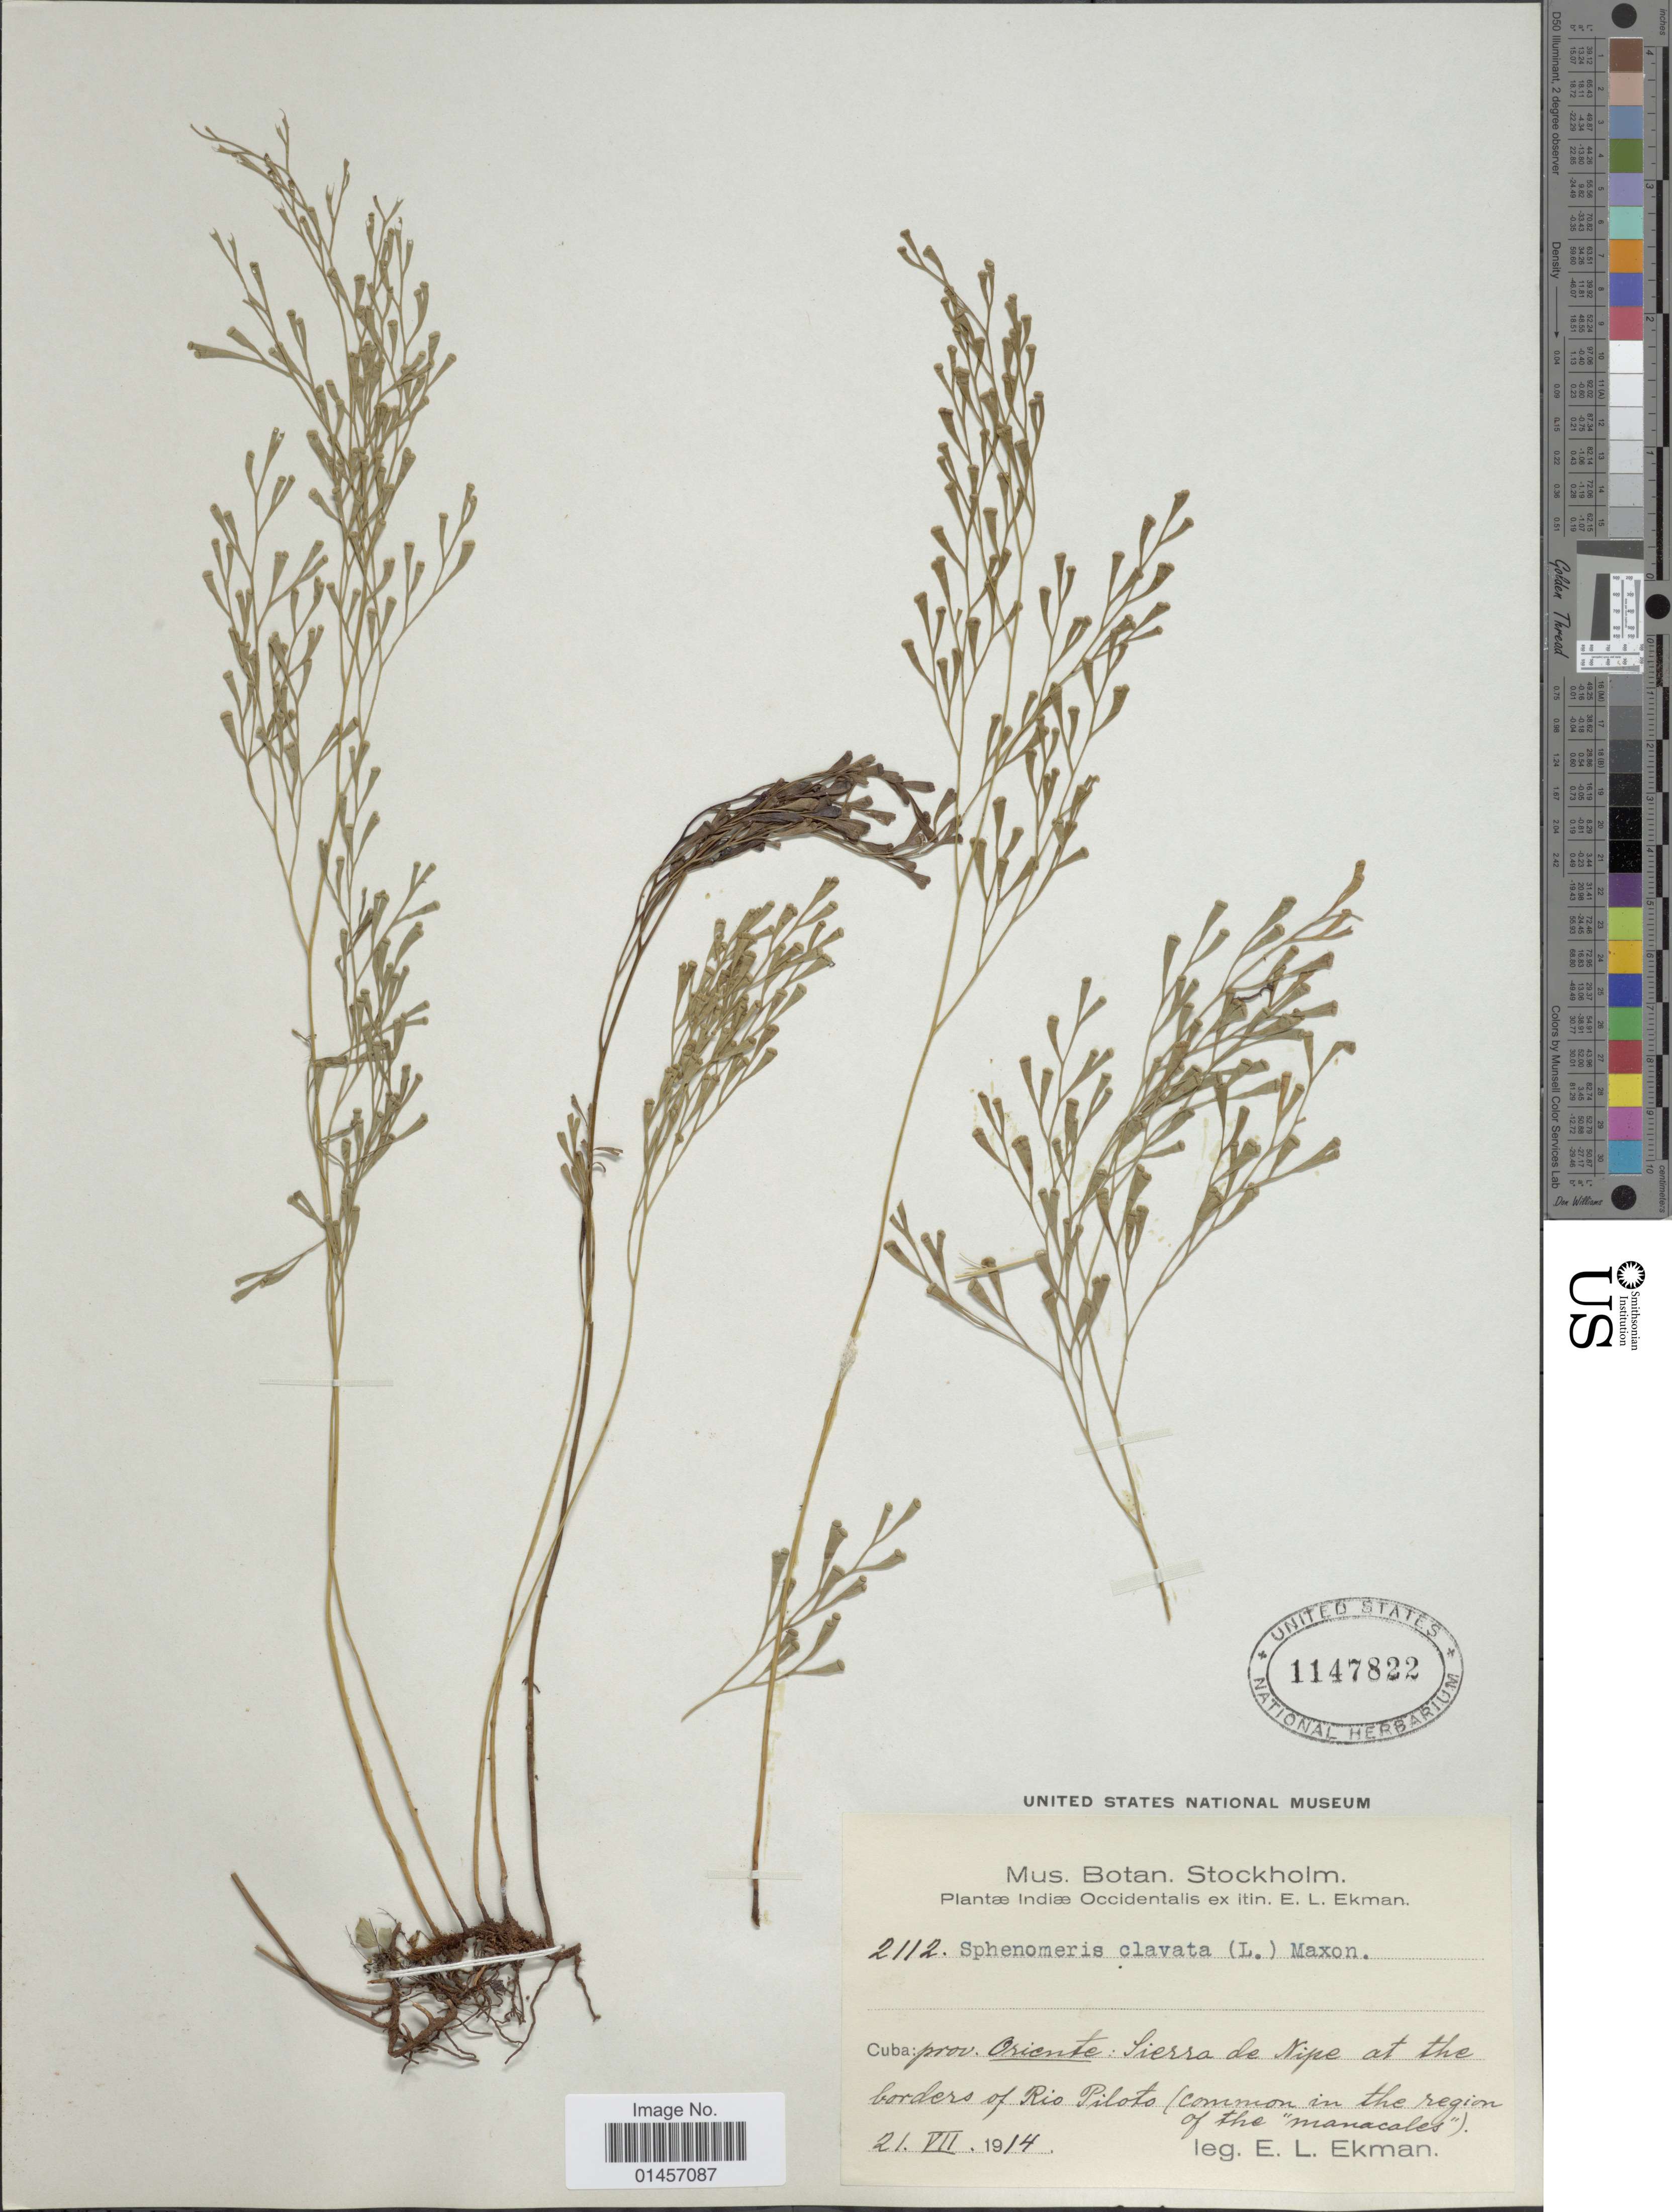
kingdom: Plantae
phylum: Tracheophyta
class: Polypodiopsida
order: Polypodiales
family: Lindsaeaceae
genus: Sphenomeris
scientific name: Sphenomeris clavata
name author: (L.) Maxon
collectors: E. L. Ekman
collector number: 2112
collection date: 1914-07-21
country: Cuba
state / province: Oriente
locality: Cuba, Sierra de Nipe at the borders of Rio Pilots (common in the region of the "manacales")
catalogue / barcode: US 1147822